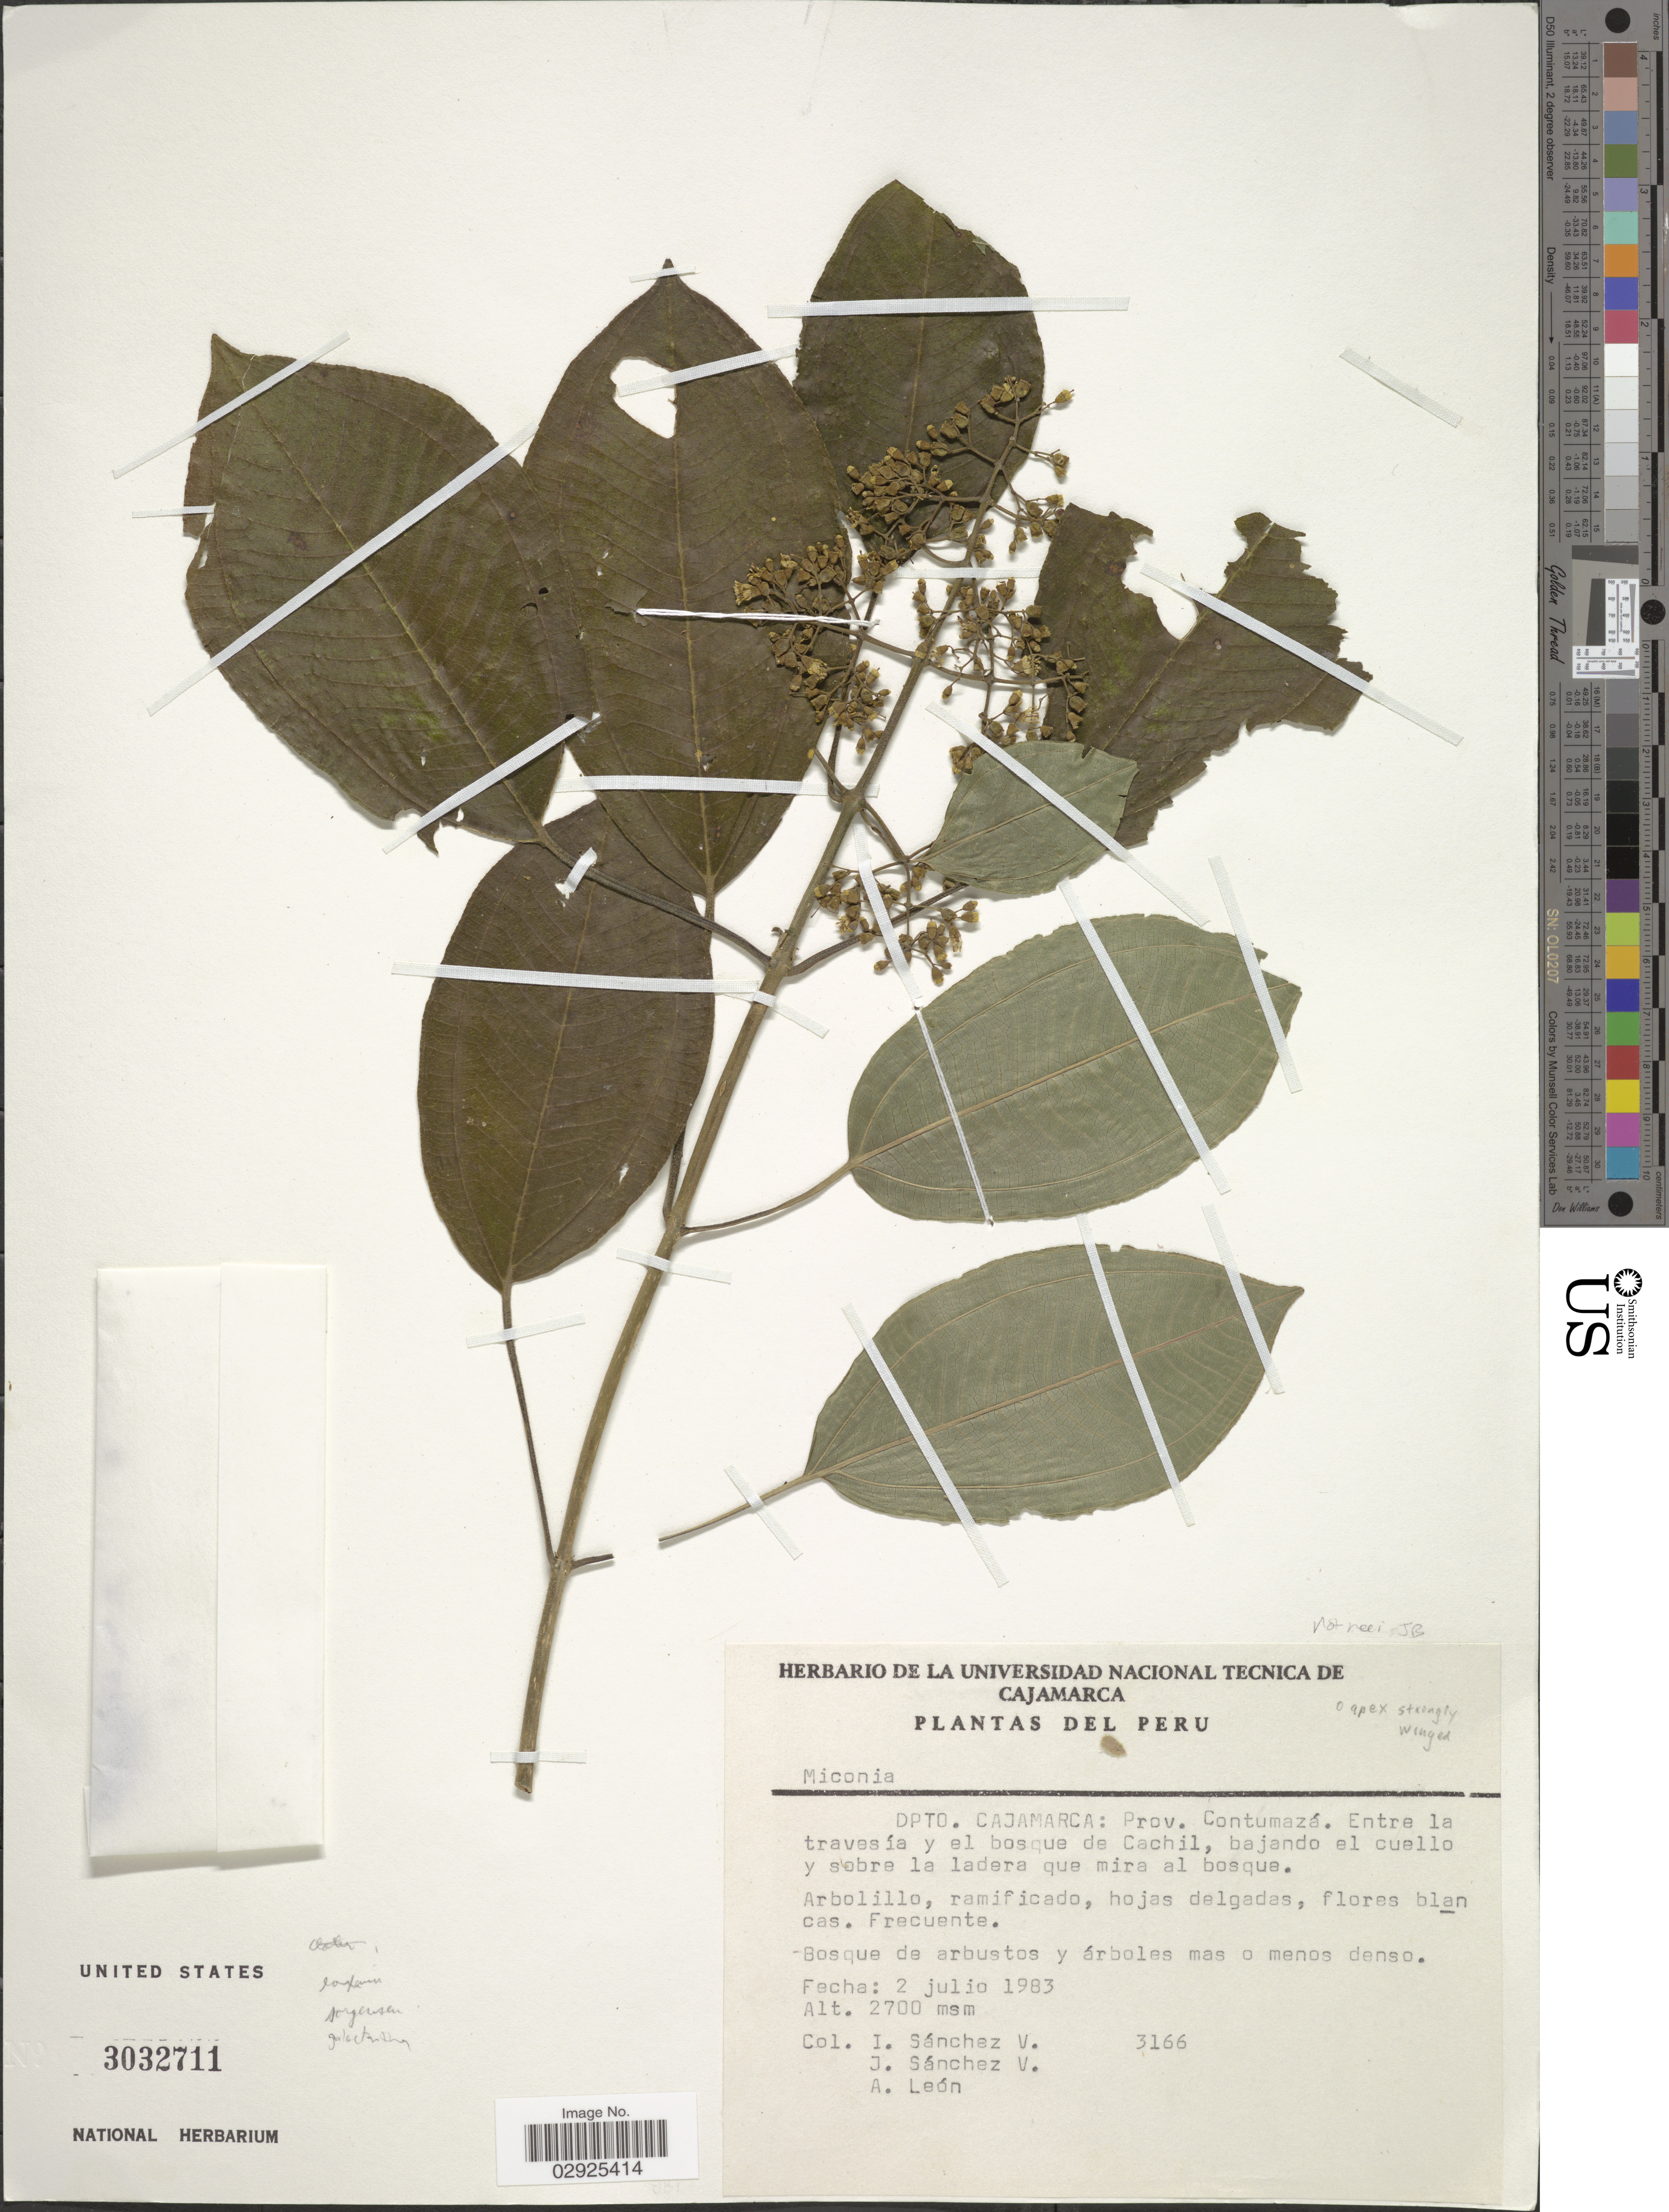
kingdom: Plantae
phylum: Tracheophyta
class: Magnoliopsida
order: Myrtales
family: Melastomataceae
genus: Miconia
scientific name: Miconia sp.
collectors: I. Sánchez V., J. Sanchez V. & A. Leon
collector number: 3166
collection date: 1983-07-02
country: Peru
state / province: Cajamarca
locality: Dpto. Cajamarca: Prov. Contumazá, Entre la travesía y el bosque de Cachil, bajando el cuello y sobre la ladera que mira al bosque.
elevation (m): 2700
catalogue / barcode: US 3032711